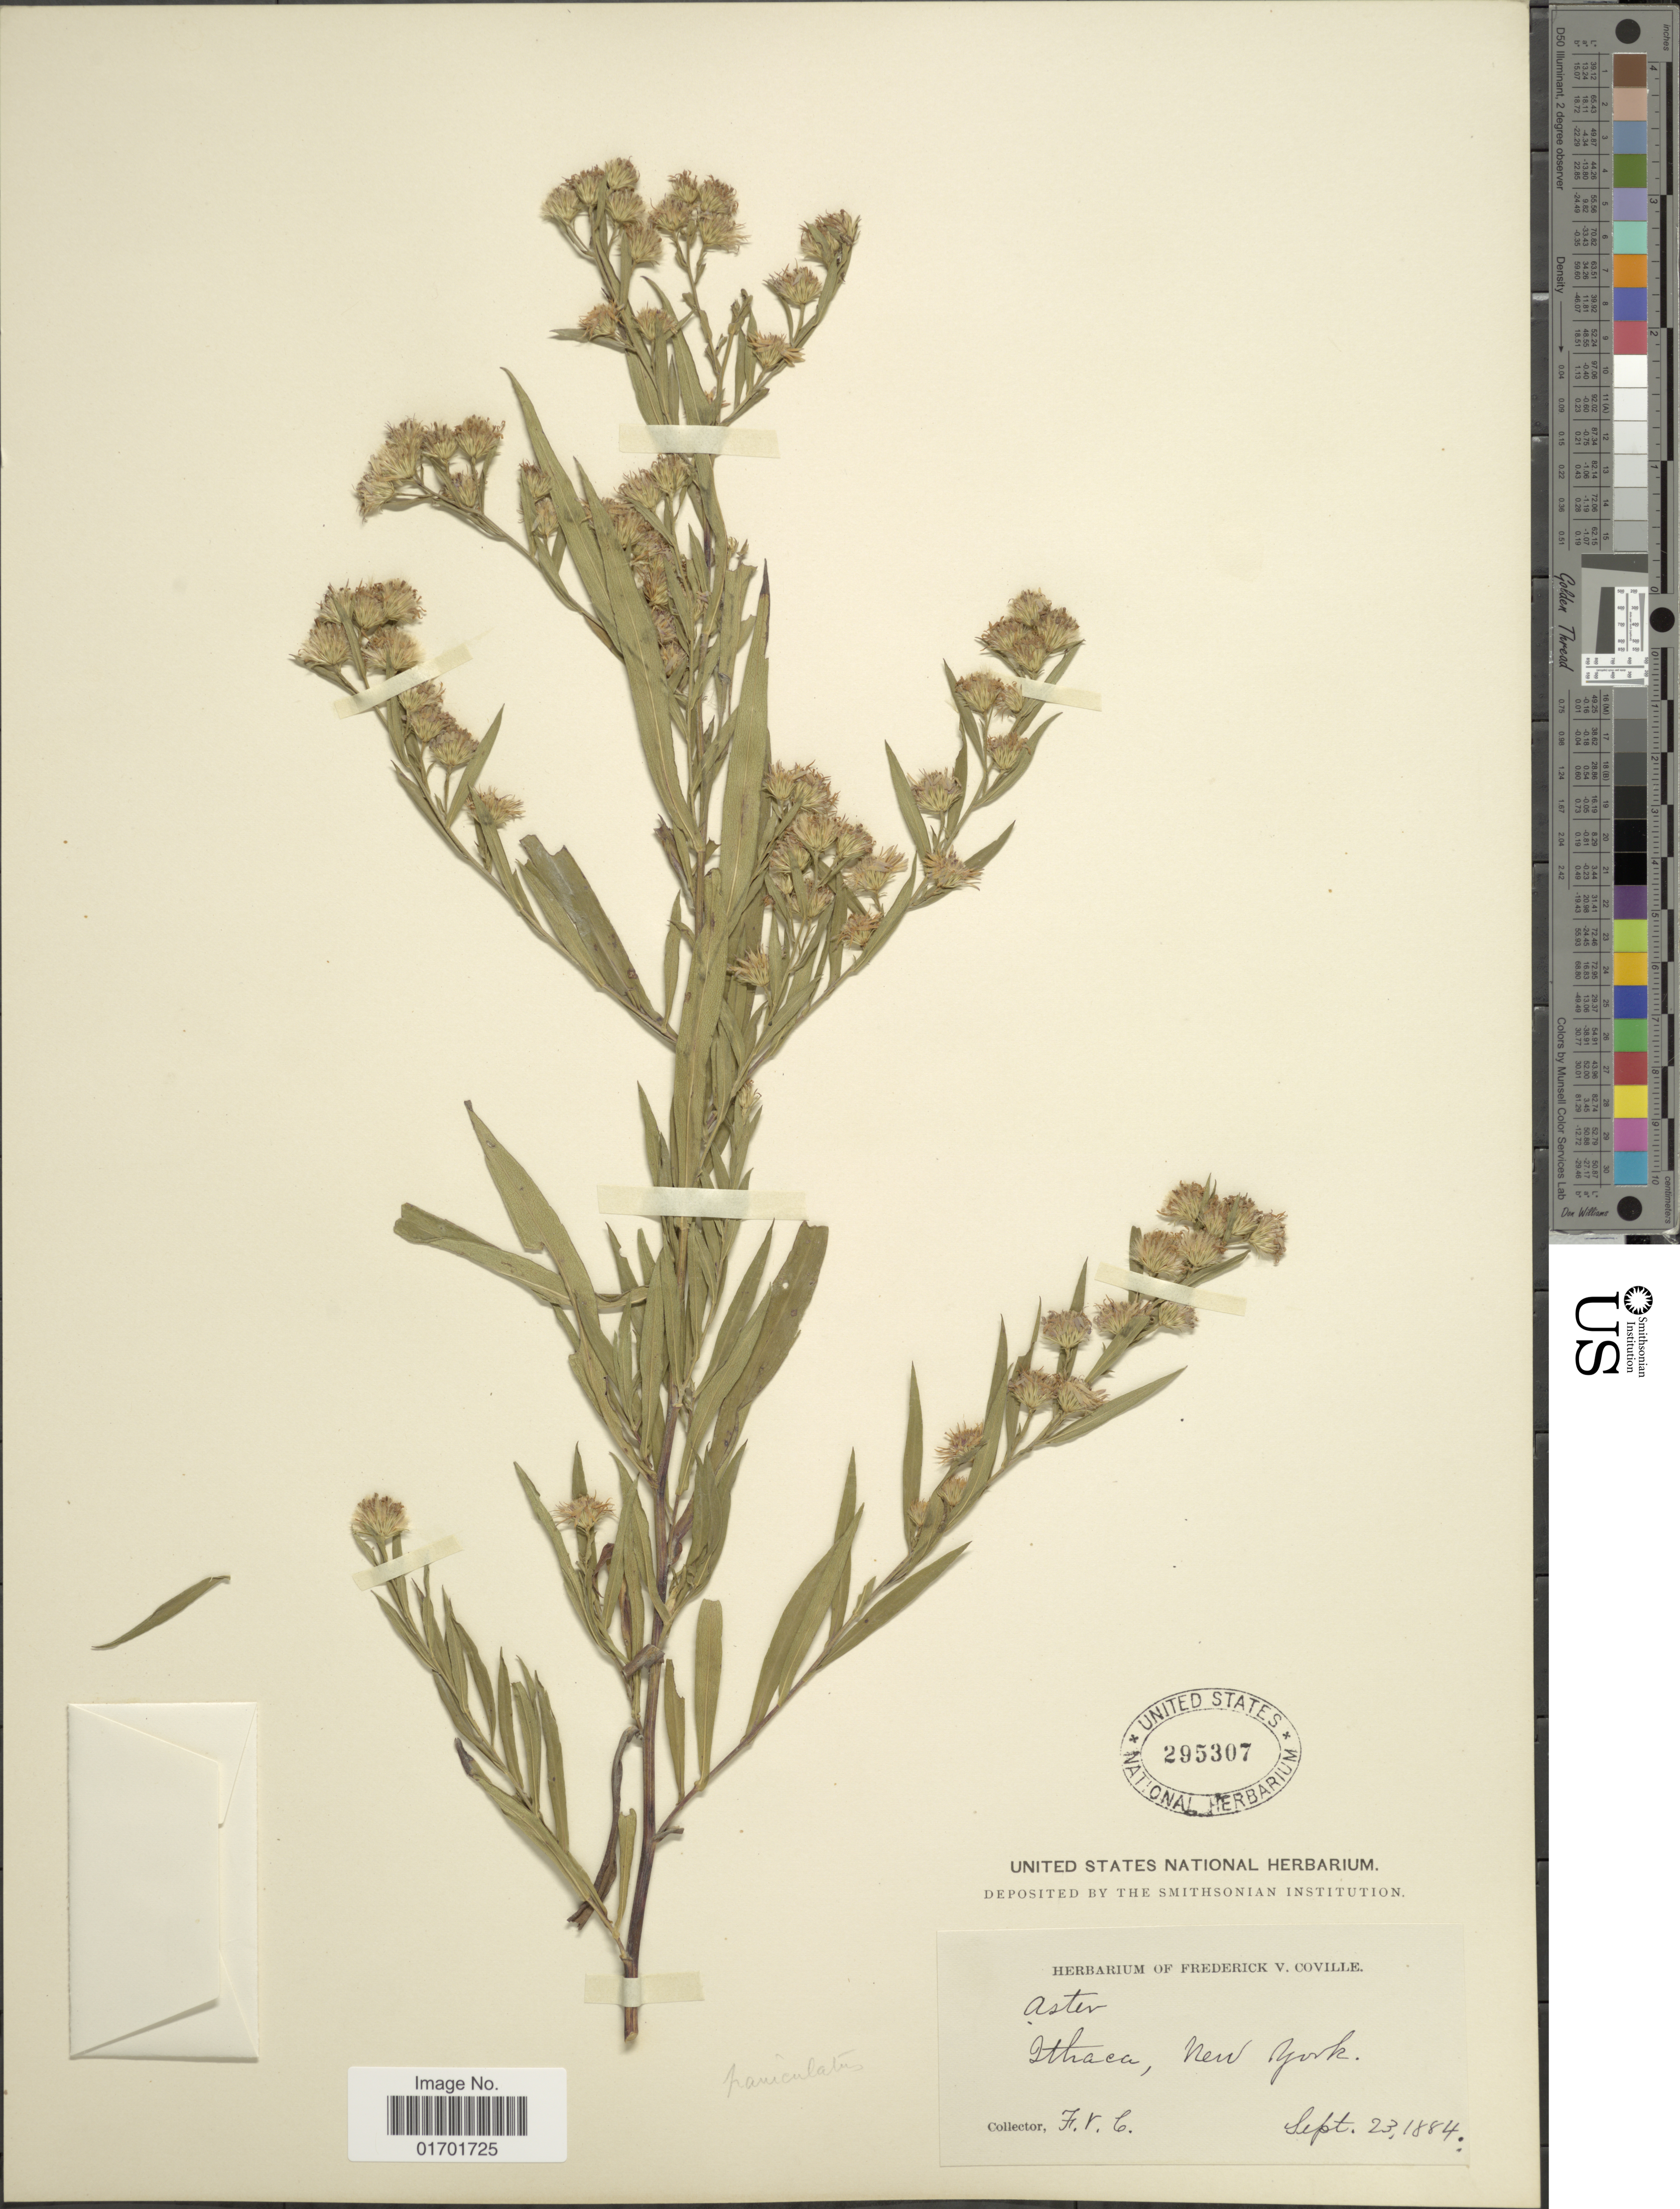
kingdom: Plantae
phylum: Tracheophyta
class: Magnoliopsida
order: Asterales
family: Asteraceae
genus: Symphyotrichum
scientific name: Symphyotrichum lanceolatum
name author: (Willd.) G.L. Nesom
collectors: F. V. Coville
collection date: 1884-09-23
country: United States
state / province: New York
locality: Ithaca.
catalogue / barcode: US 295307